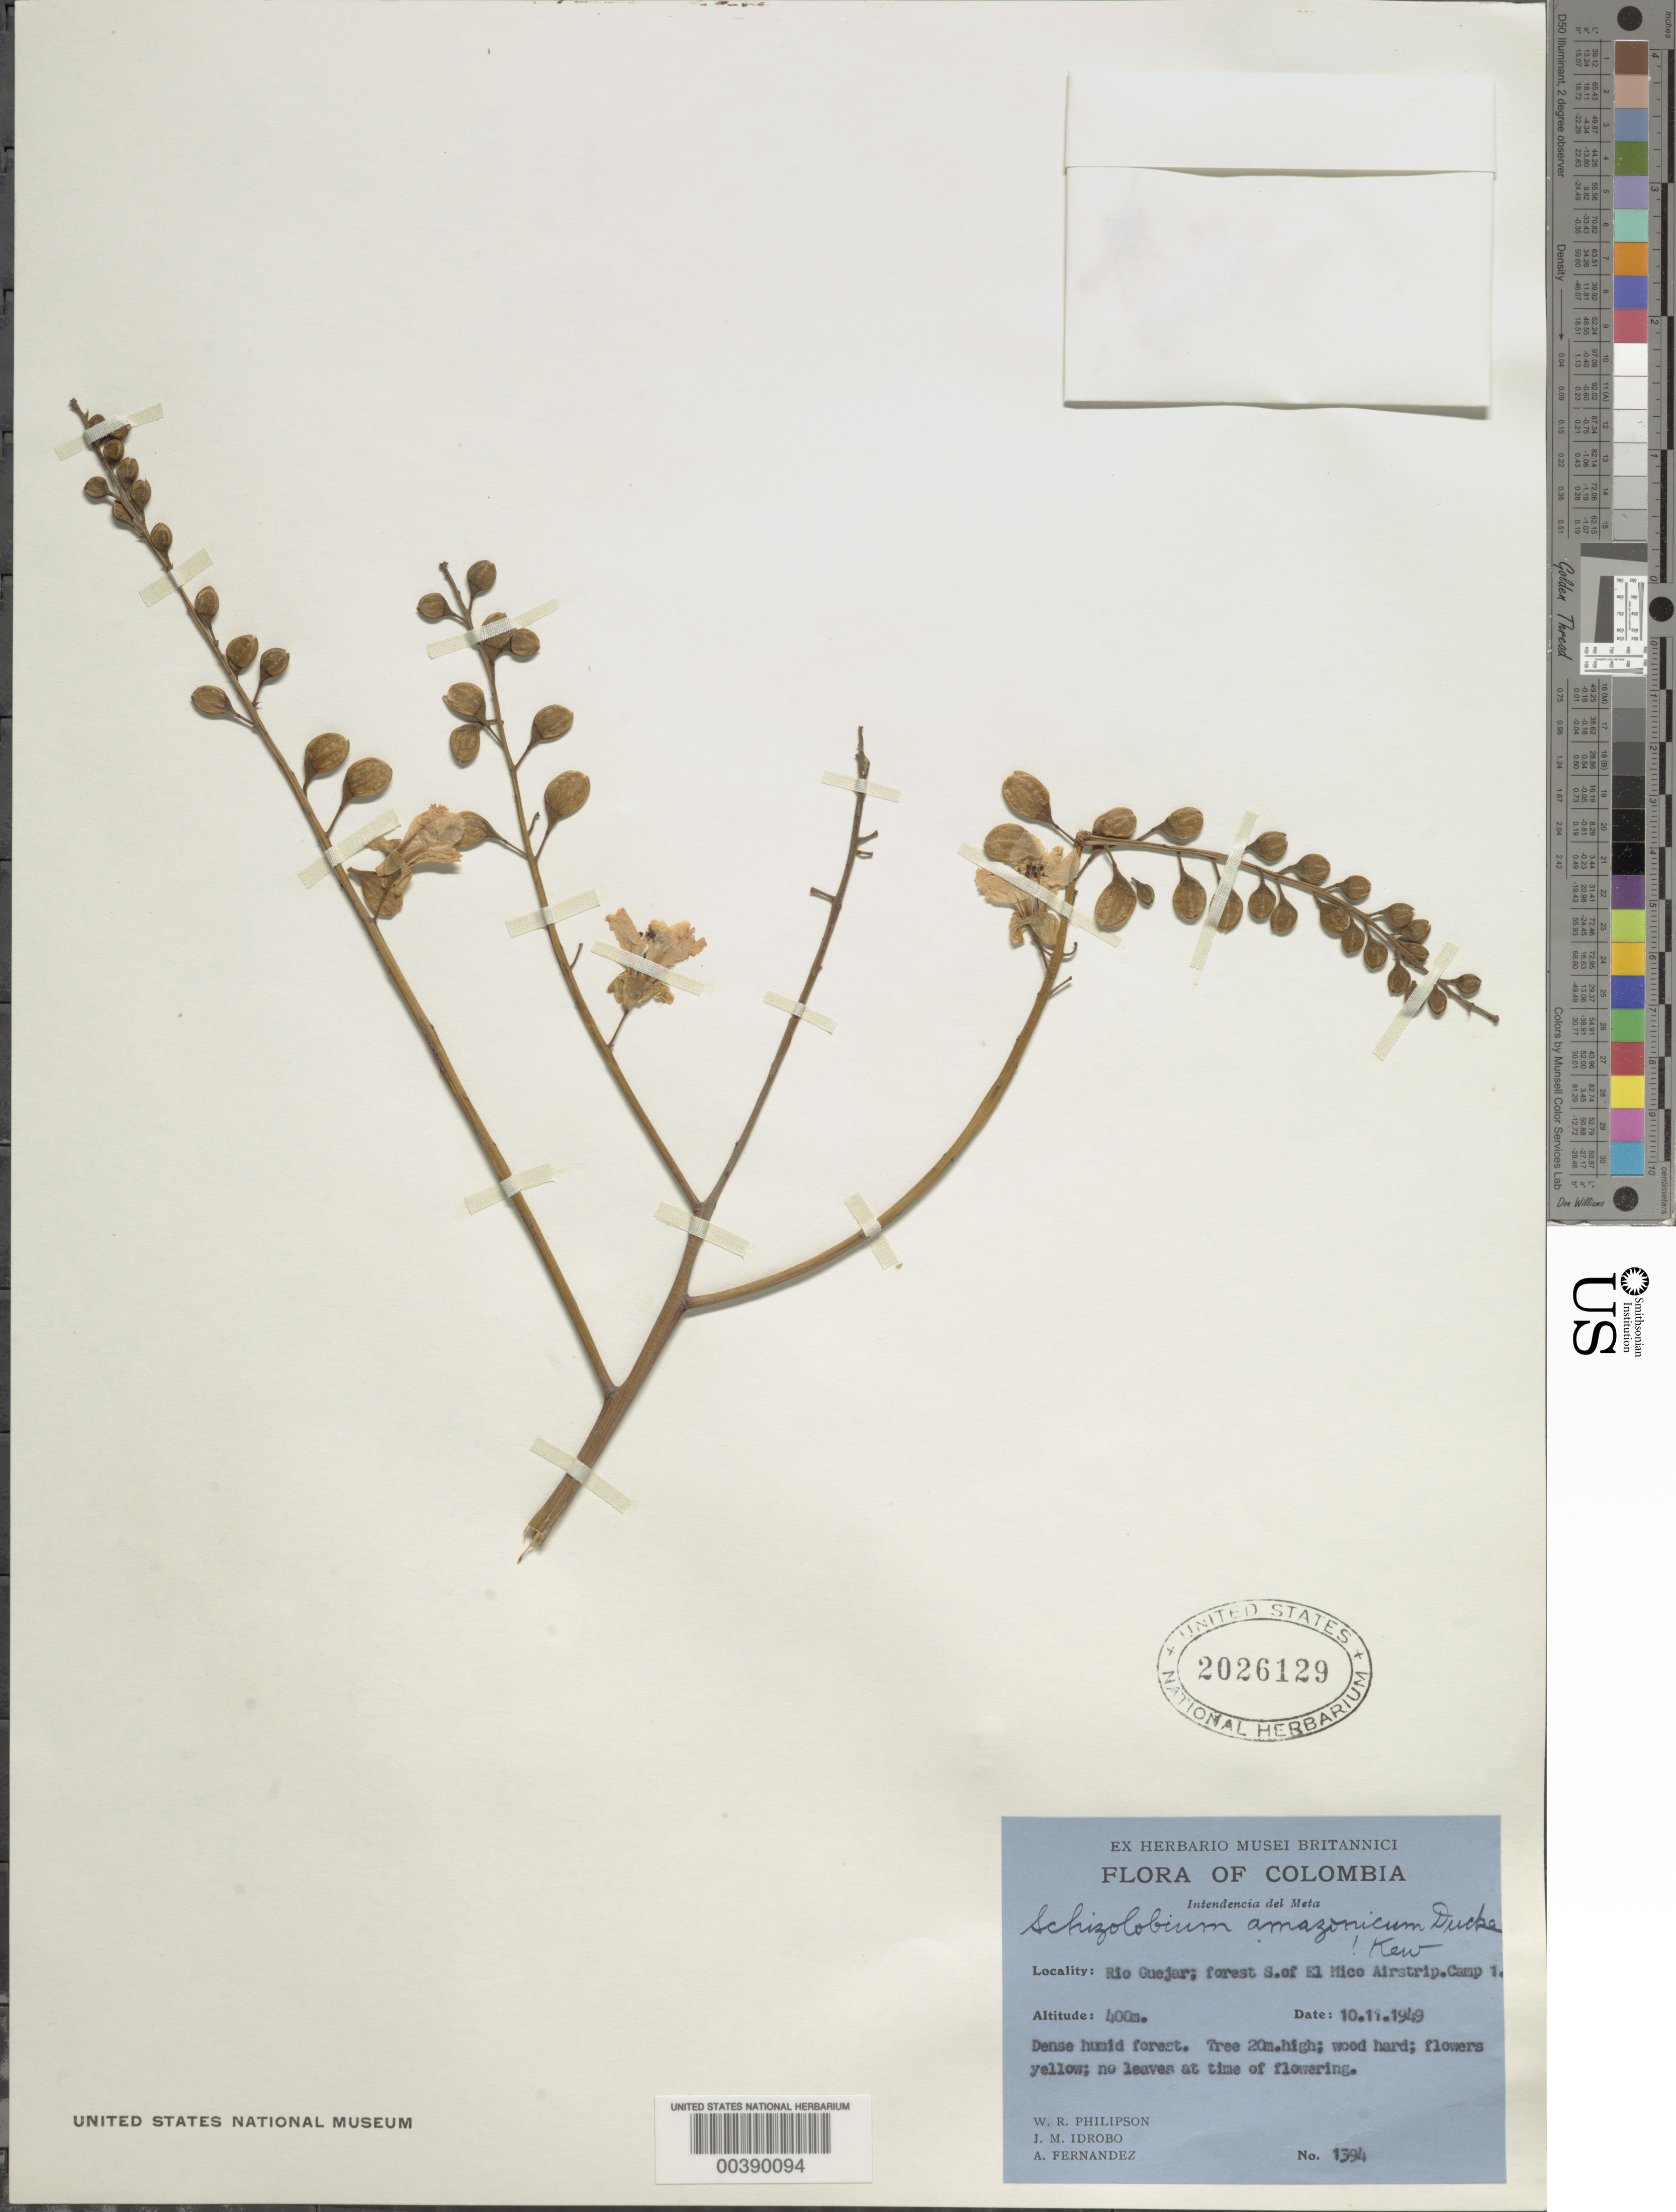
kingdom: Plantae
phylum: Tracheophyta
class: Magnoliopsida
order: Fabales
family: Fabaceae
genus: Schizolobium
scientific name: Schizolobium amazonicum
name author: Ducke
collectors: W. R. Philipson, J. M. Idrobo & Á. Fernández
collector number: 1394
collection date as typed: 10 Nov 1949 or 11 Oct 1949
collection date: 1949-10-11 or 1949-11-10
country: Colombia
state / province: Meta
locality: Rio Guejar; forest S of El Mico Airstrip, camp 1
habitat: Dense humid forest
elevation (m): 400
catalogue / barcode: US 2026129